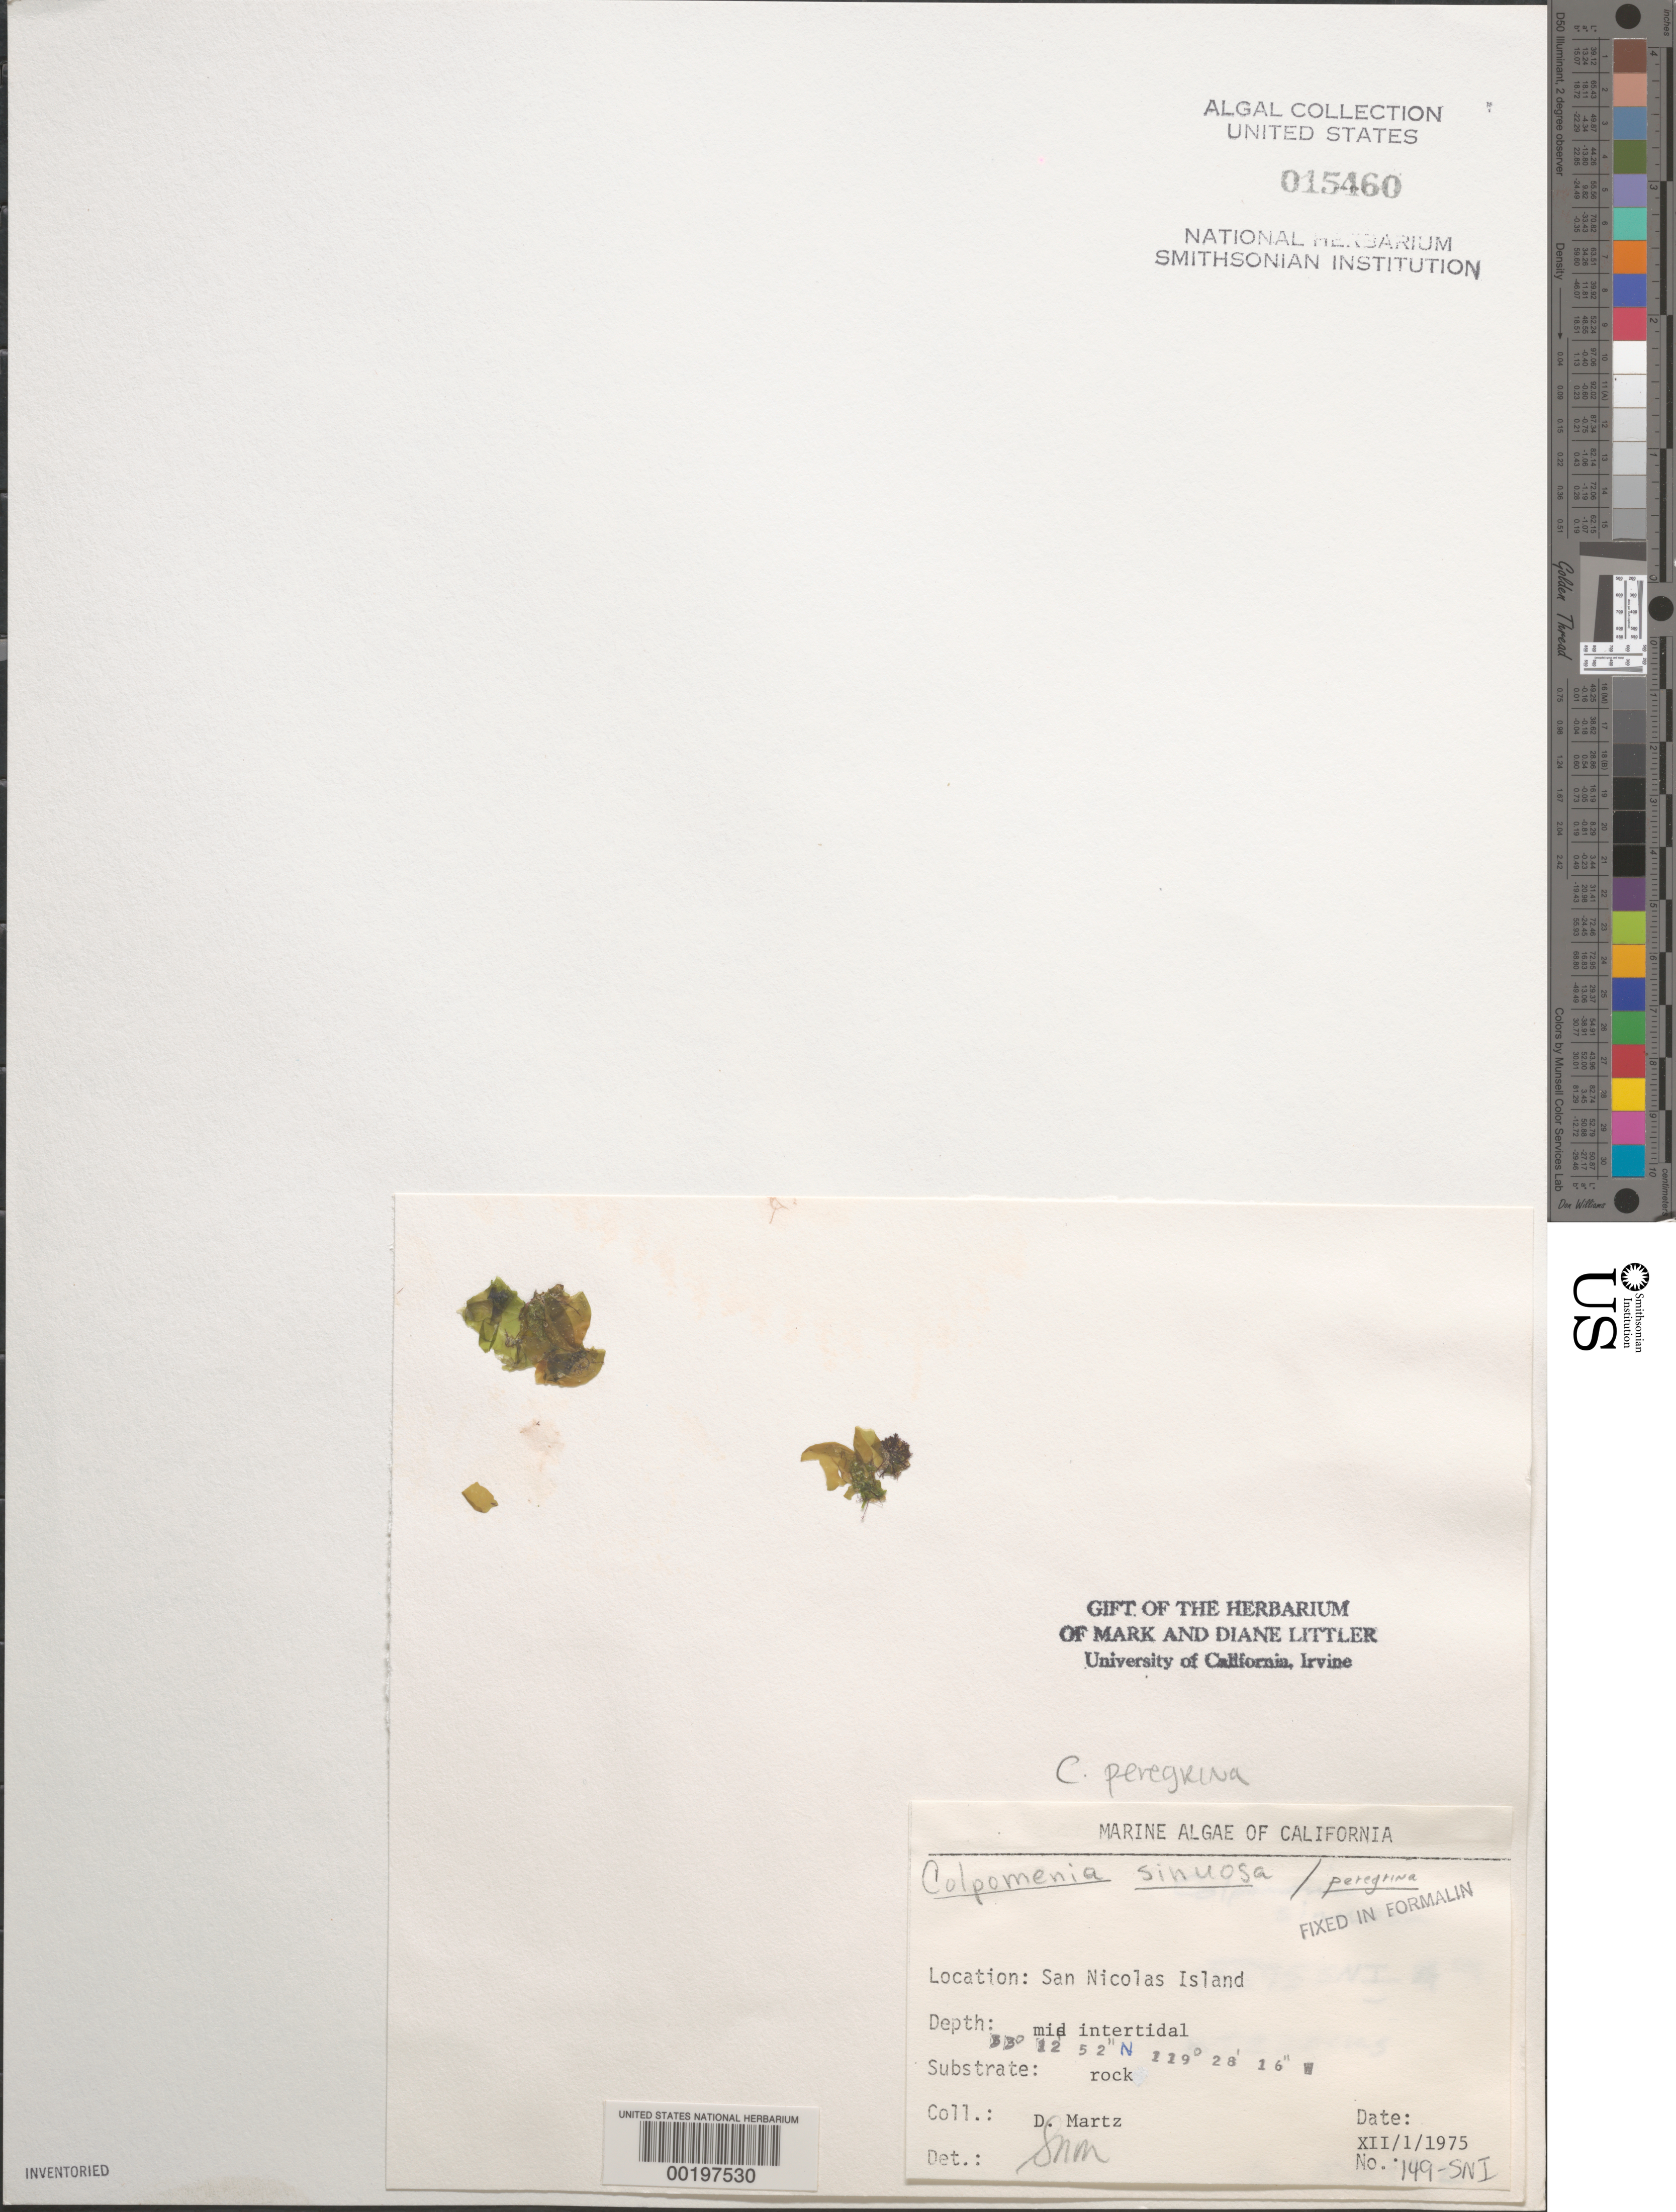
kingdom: Chromista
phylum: Ochrophyta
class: Phaeophyceae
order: Scytosiphonales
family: Scytosiphonaceae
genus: Colpomenia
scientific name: Colpomenia peregrina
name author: Sauv.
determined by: Murray, S. N.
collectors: D. Martz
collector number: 149-SNI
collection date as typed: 01 Dec 1975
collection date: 1975-12-01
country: United States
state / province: California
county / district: Ventura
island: San Nicolas Island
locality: Dutch Harbor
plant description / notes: BLM-SOCALBIGHT Rocky Intertidal Survey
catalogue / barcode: US 15460